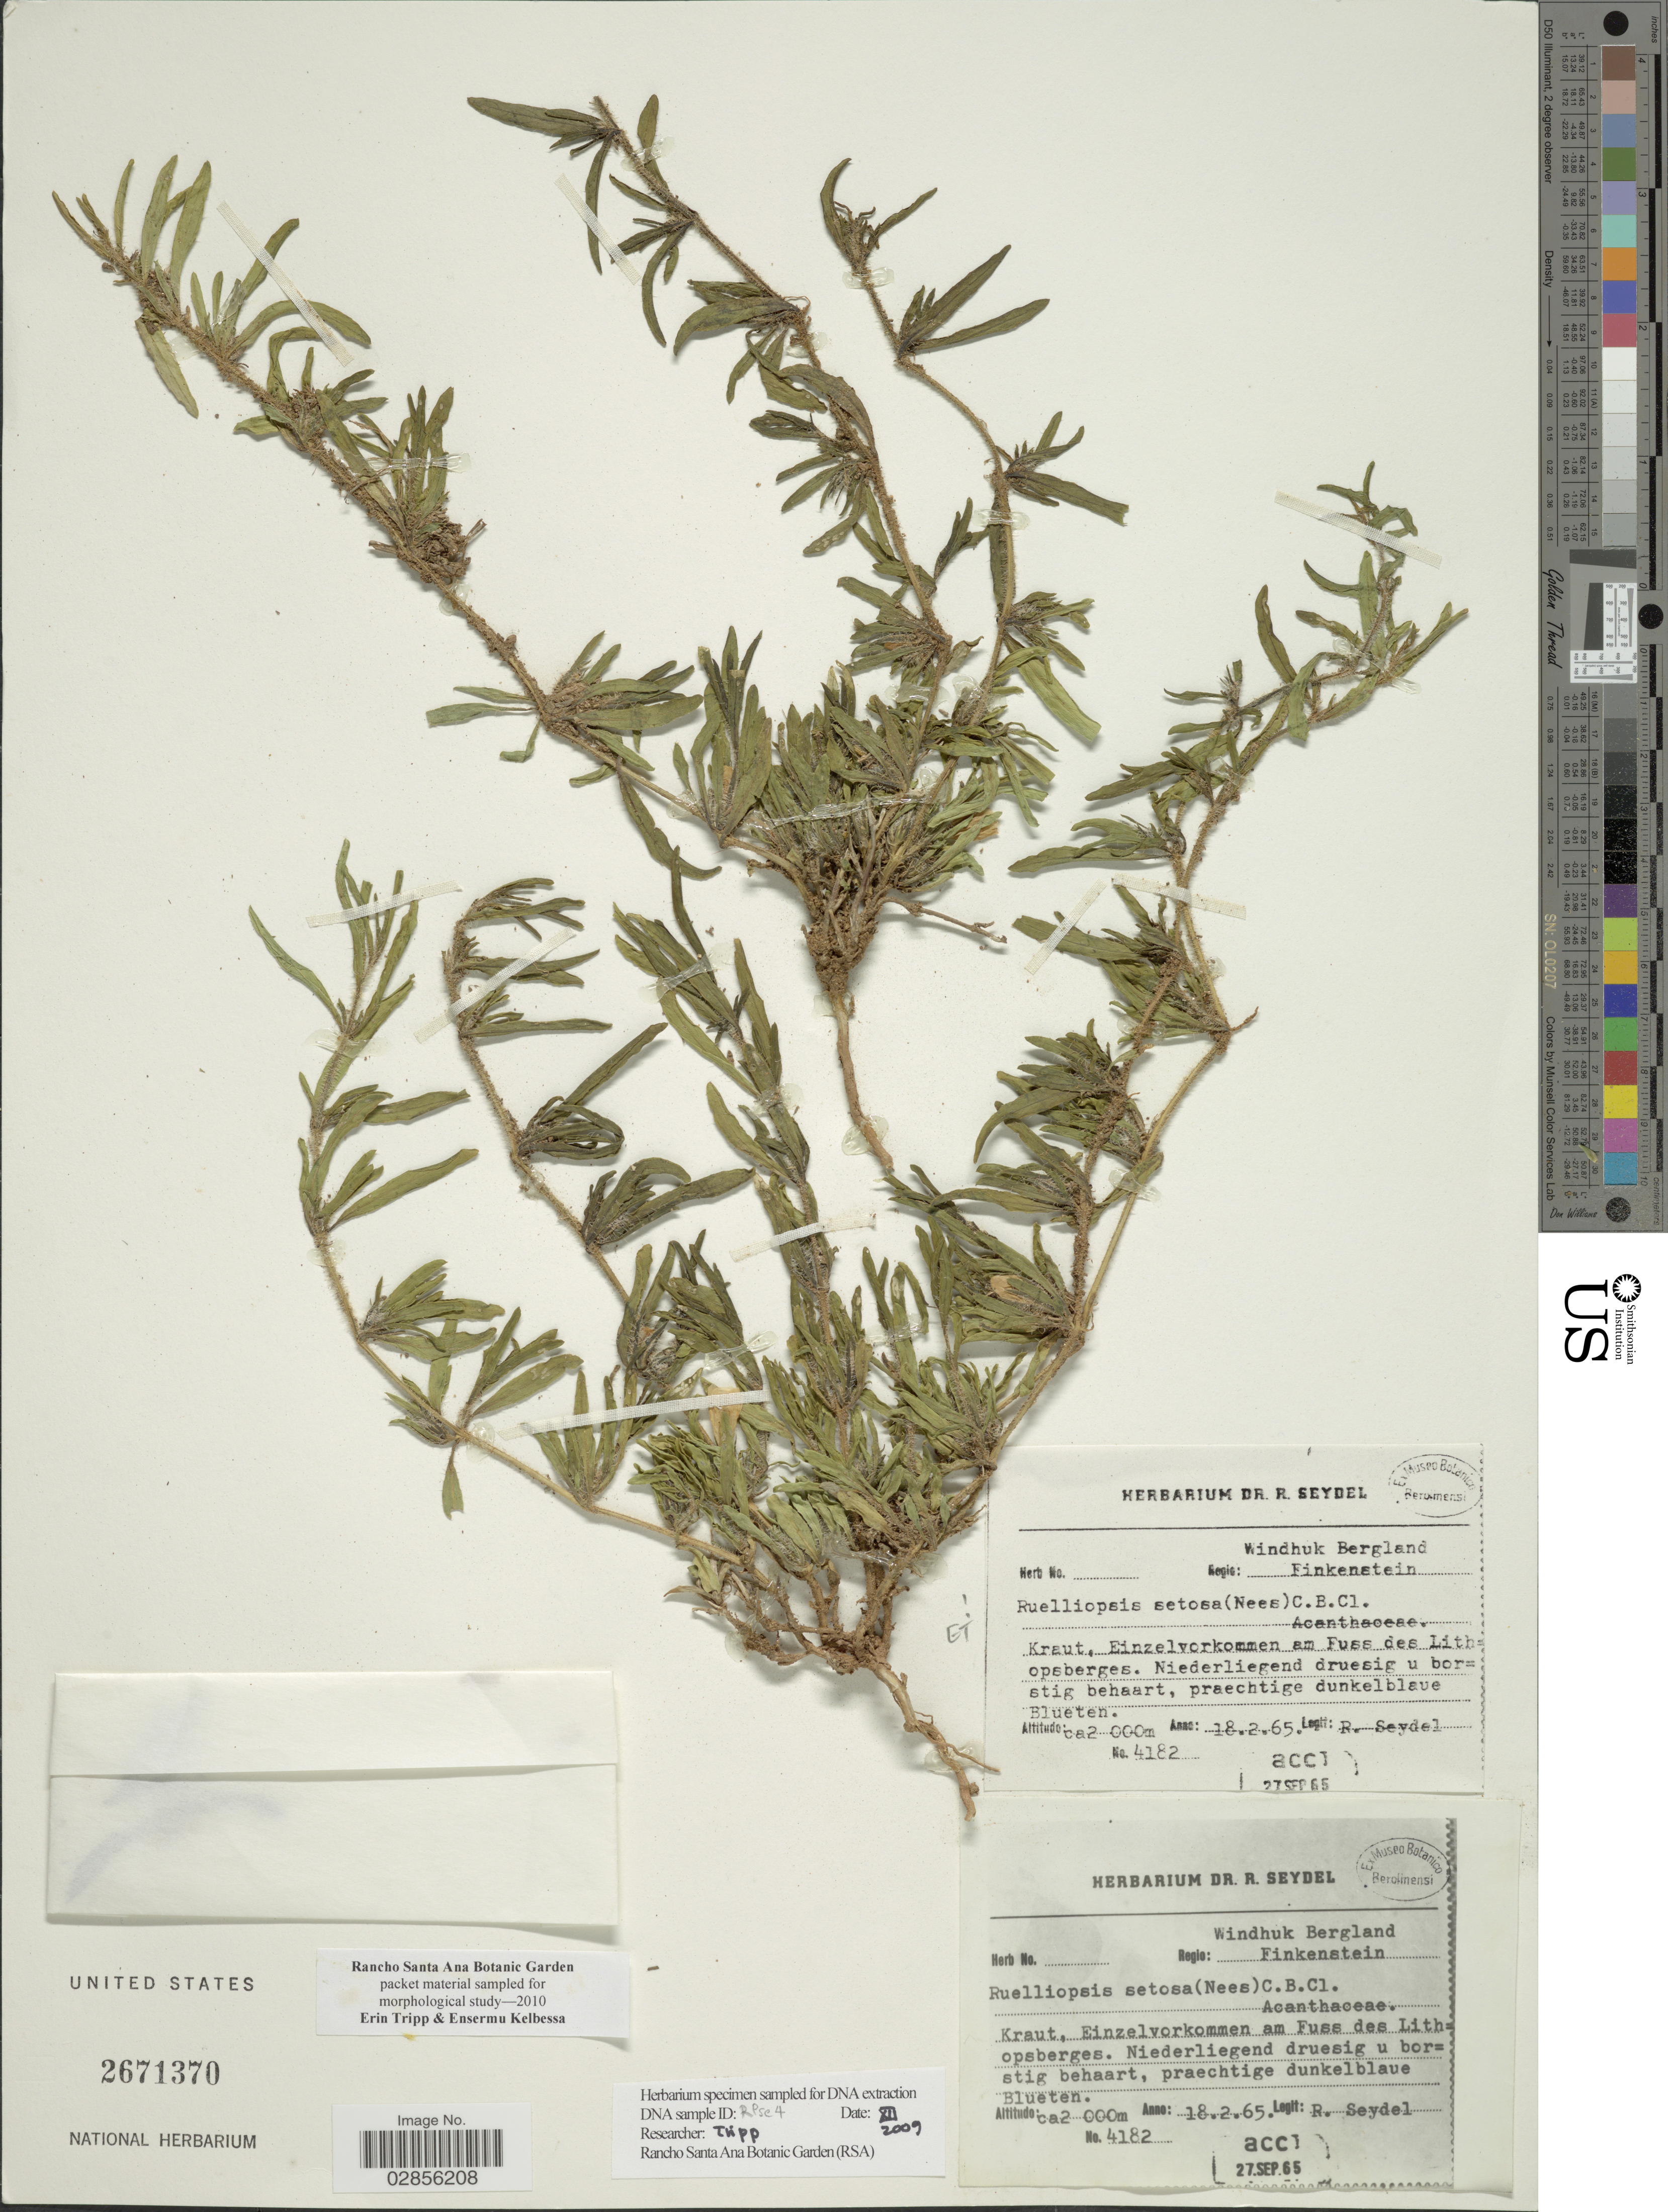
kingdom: Plantae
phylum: Tracheophyta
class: Magnoliopsida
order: Lamiales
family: Acanthaceae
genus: Ruelliopsis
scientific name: Ruelliopsis setosa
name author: C.B. Clarke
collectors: R. Seydel & -. Finkenstein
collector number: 4182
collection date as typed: Transcribed d/m/y: 18/2/65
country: Namibia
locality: Windhuk Bergland, Finkenstein. Kraut, Einzelvorkommen am Fuss des Lithopsberges.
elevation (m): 2000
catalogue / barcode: US 2671370